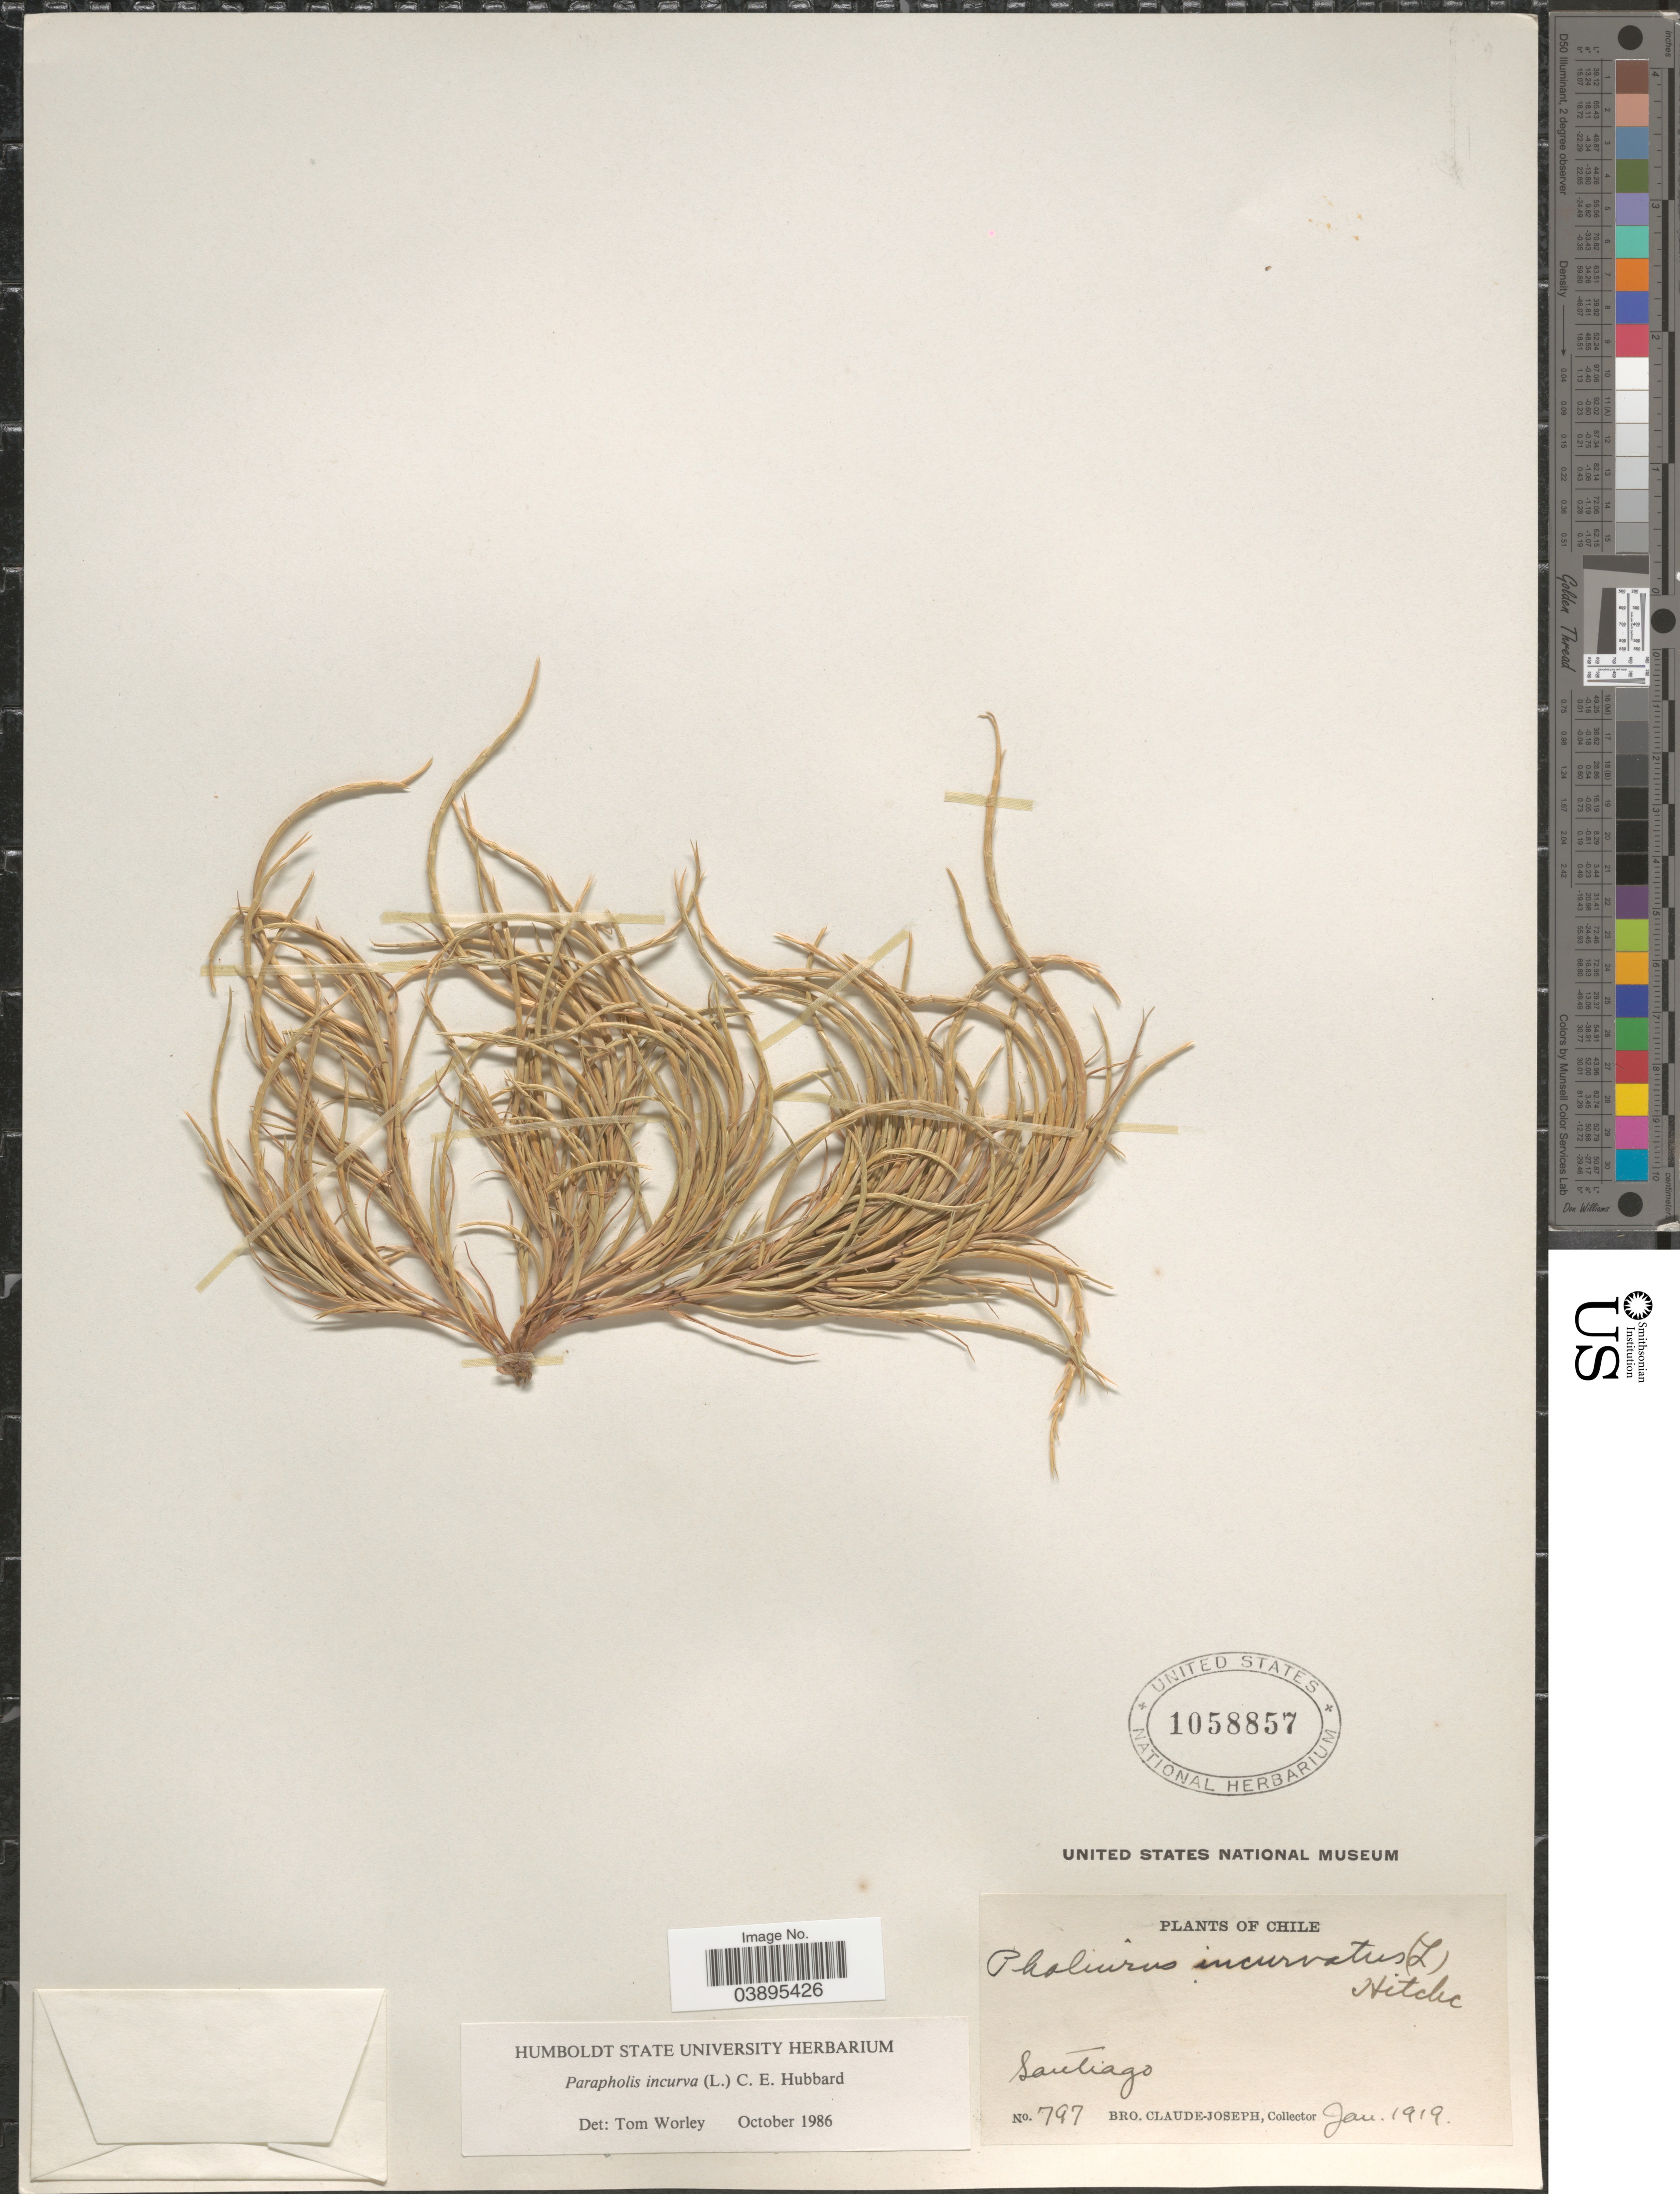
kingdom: Plantae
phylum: Tracheophyta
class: Liliopsida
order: Poales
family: Poaceae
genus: Parapholis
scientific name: Parapholis incurva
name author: (L.) C.E. Hubb.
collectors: Bro. Claude-Joseph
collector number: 797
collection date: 1919-01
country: Chile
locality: Santiago.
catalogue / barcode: US 1058857